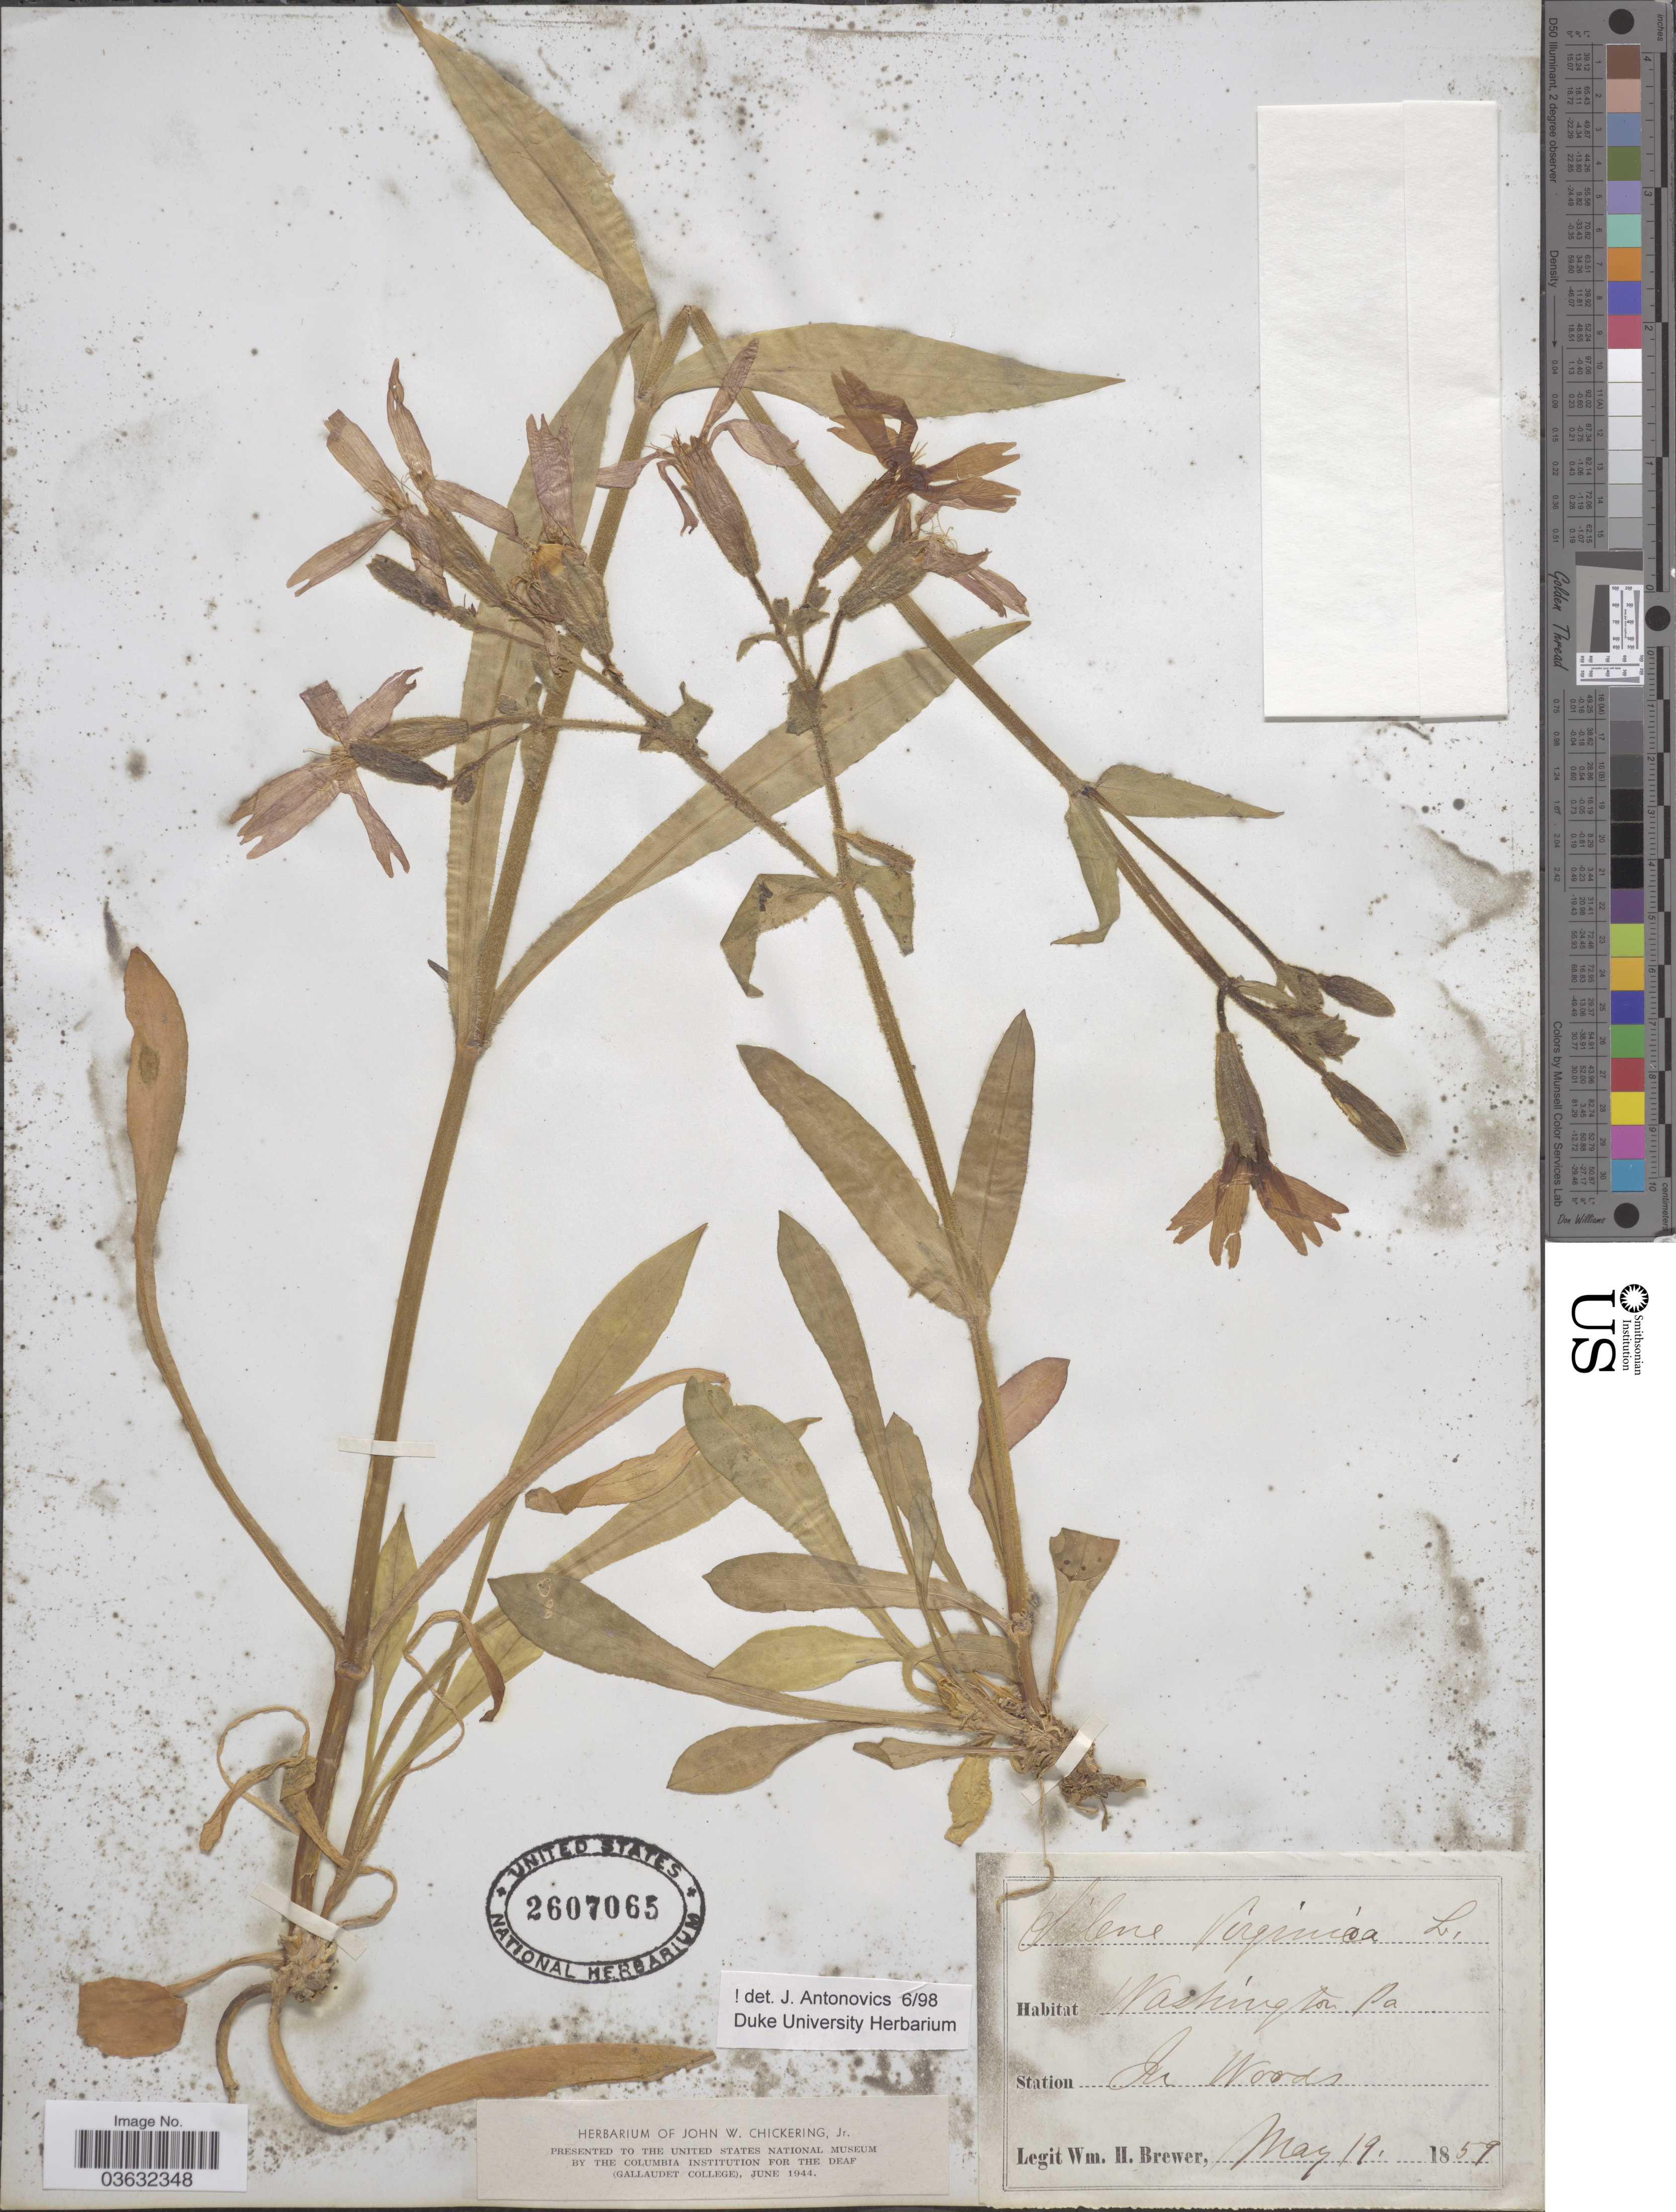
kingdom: Plantae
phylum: Tracheophyta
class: Magnoliopsida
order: Caryophyllales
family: Caryophyllaceae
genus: Silene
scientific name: Silene virginica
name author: L.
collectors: W. H. Brewer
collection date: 1859-05-19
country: United States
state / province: Pennsylvania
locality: Washington.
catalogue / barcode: US 2607065